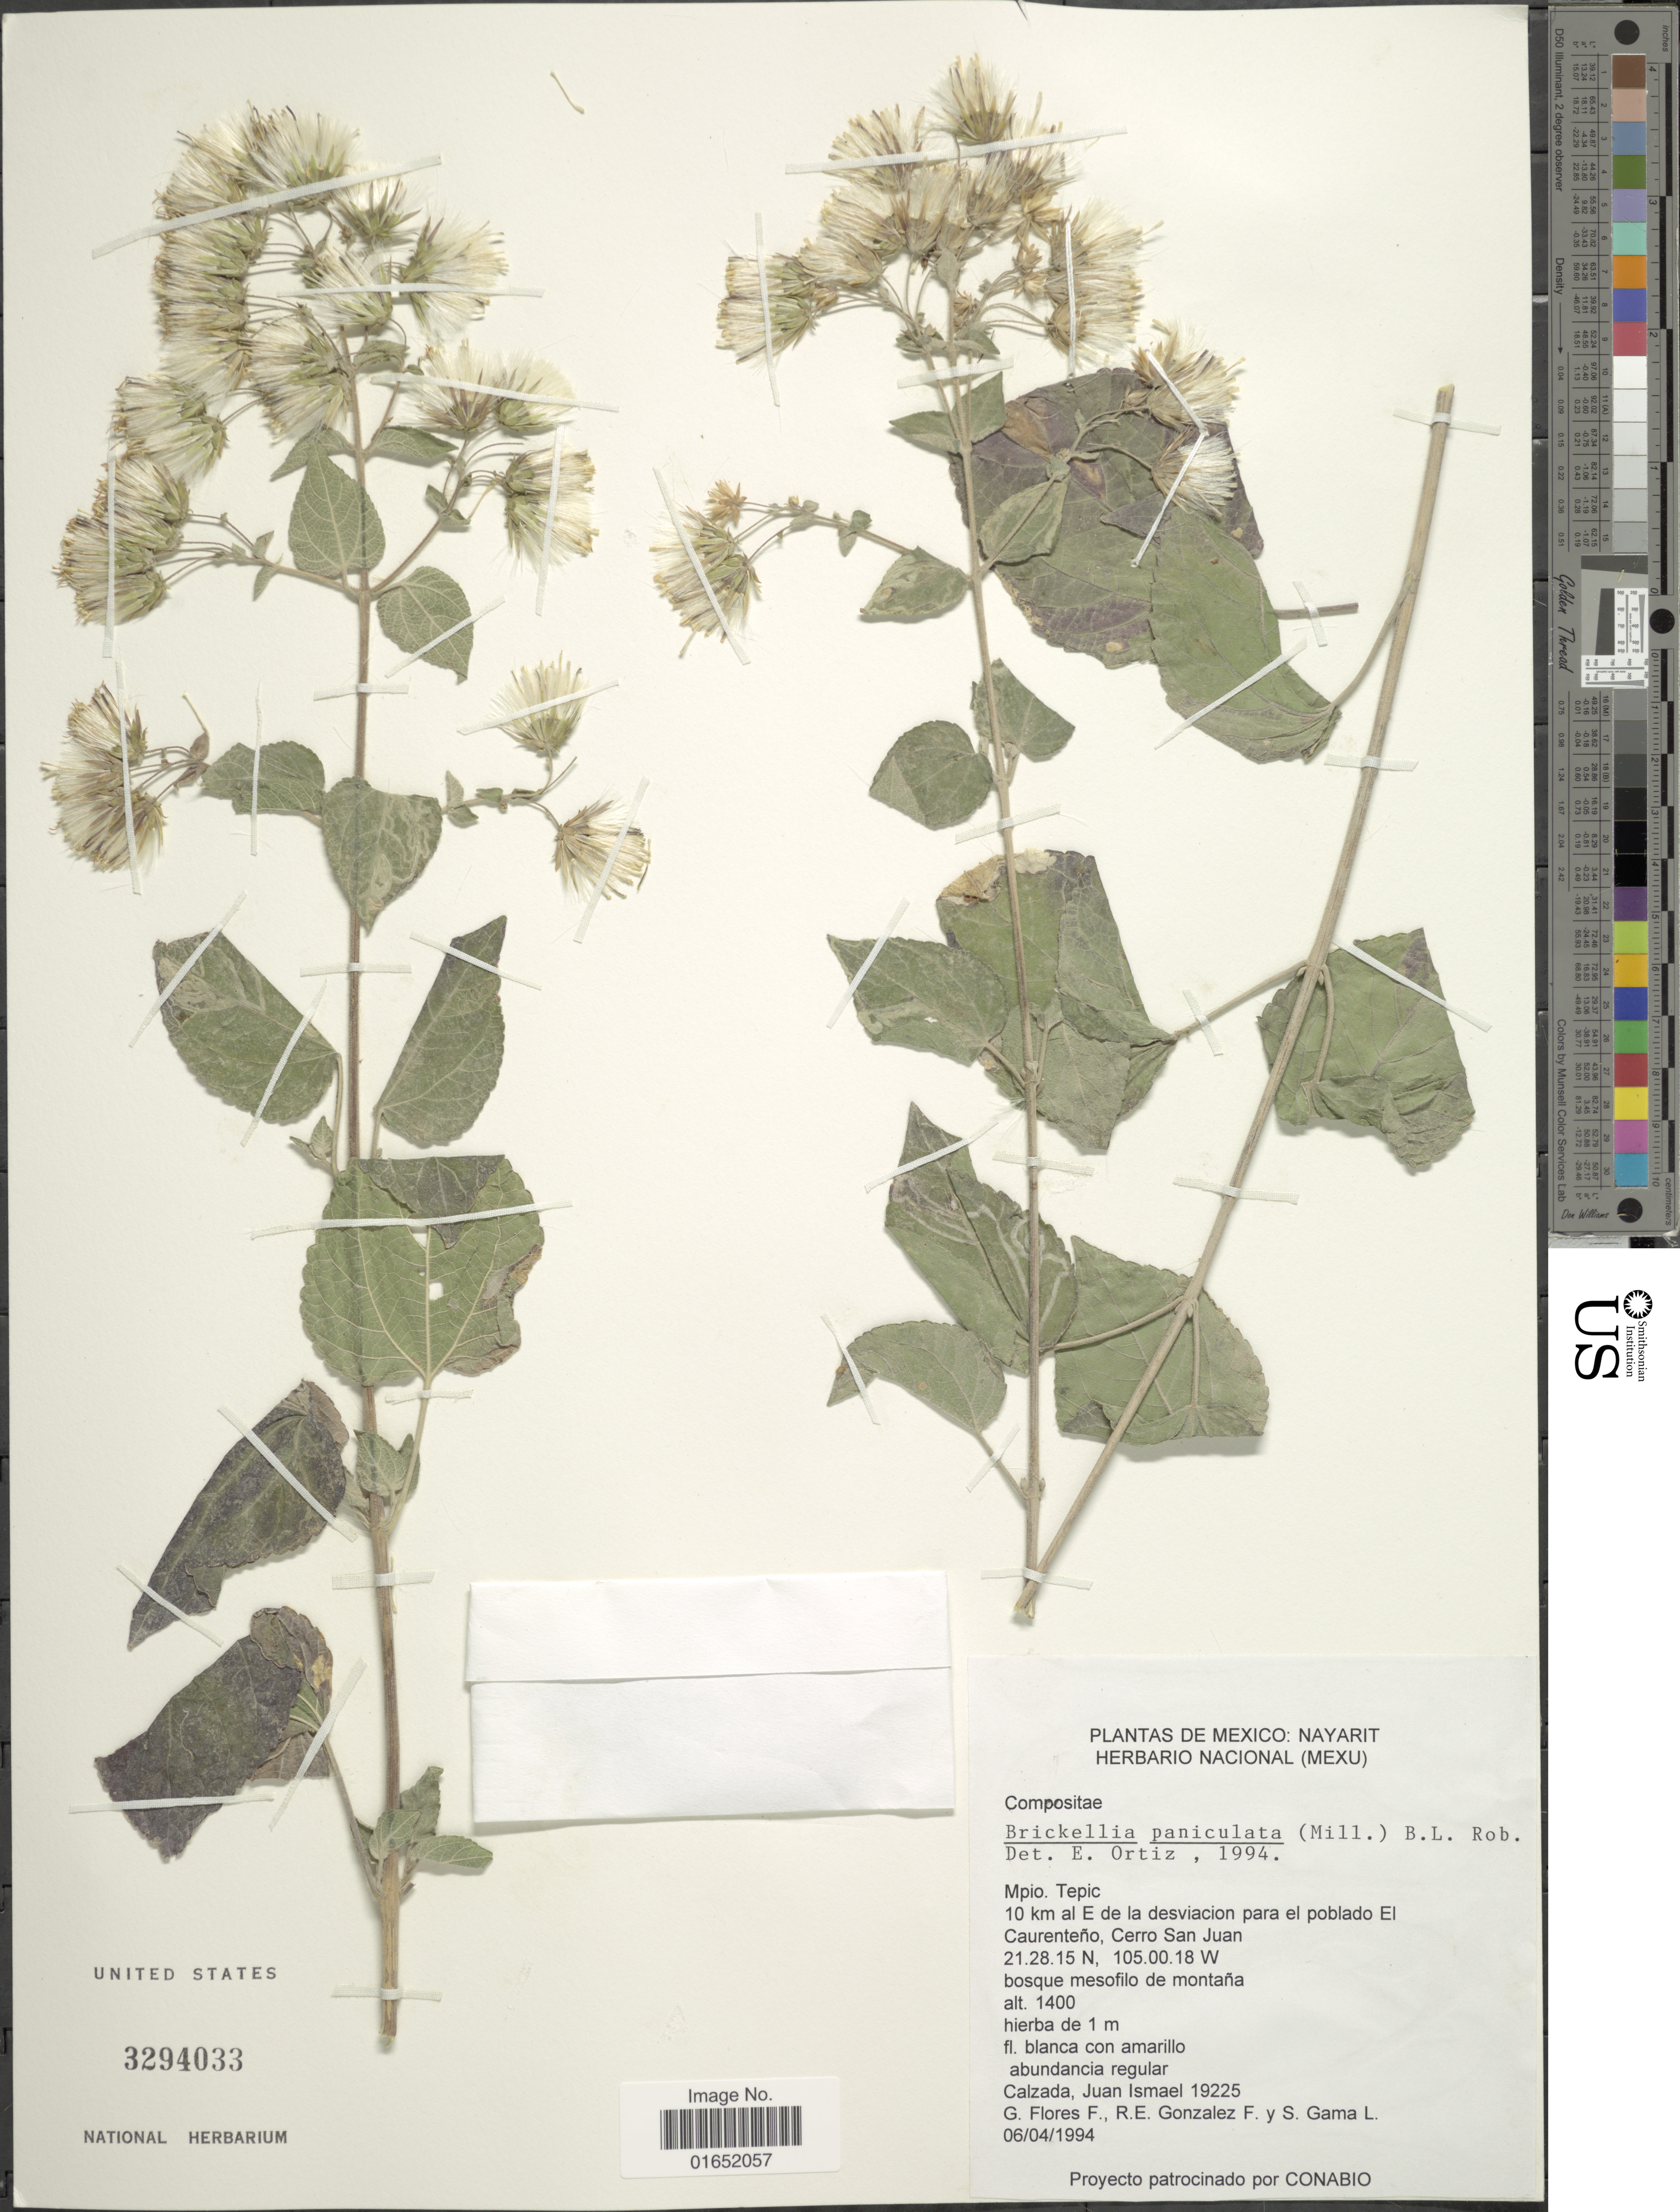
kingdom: Plantae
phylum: Tracheophyta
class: Magnoliopsida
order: Asterales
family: Asteraceae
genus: Brickellia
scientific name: Brickellia paniculata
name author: (Mill.) B.L. Rob.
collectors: J. I. Calzada, G. Flores F., R. E. Gonzalez F. & S. Gama López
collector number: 19225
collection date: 1994-04-06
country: Mexico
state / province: Nayarit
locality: Mpio. Tepic, 10 km al E de la desviacion para el poblado El Caurenteño, Cerro San Juan, bosque mesofilo de montaña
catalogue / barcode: US 3294033